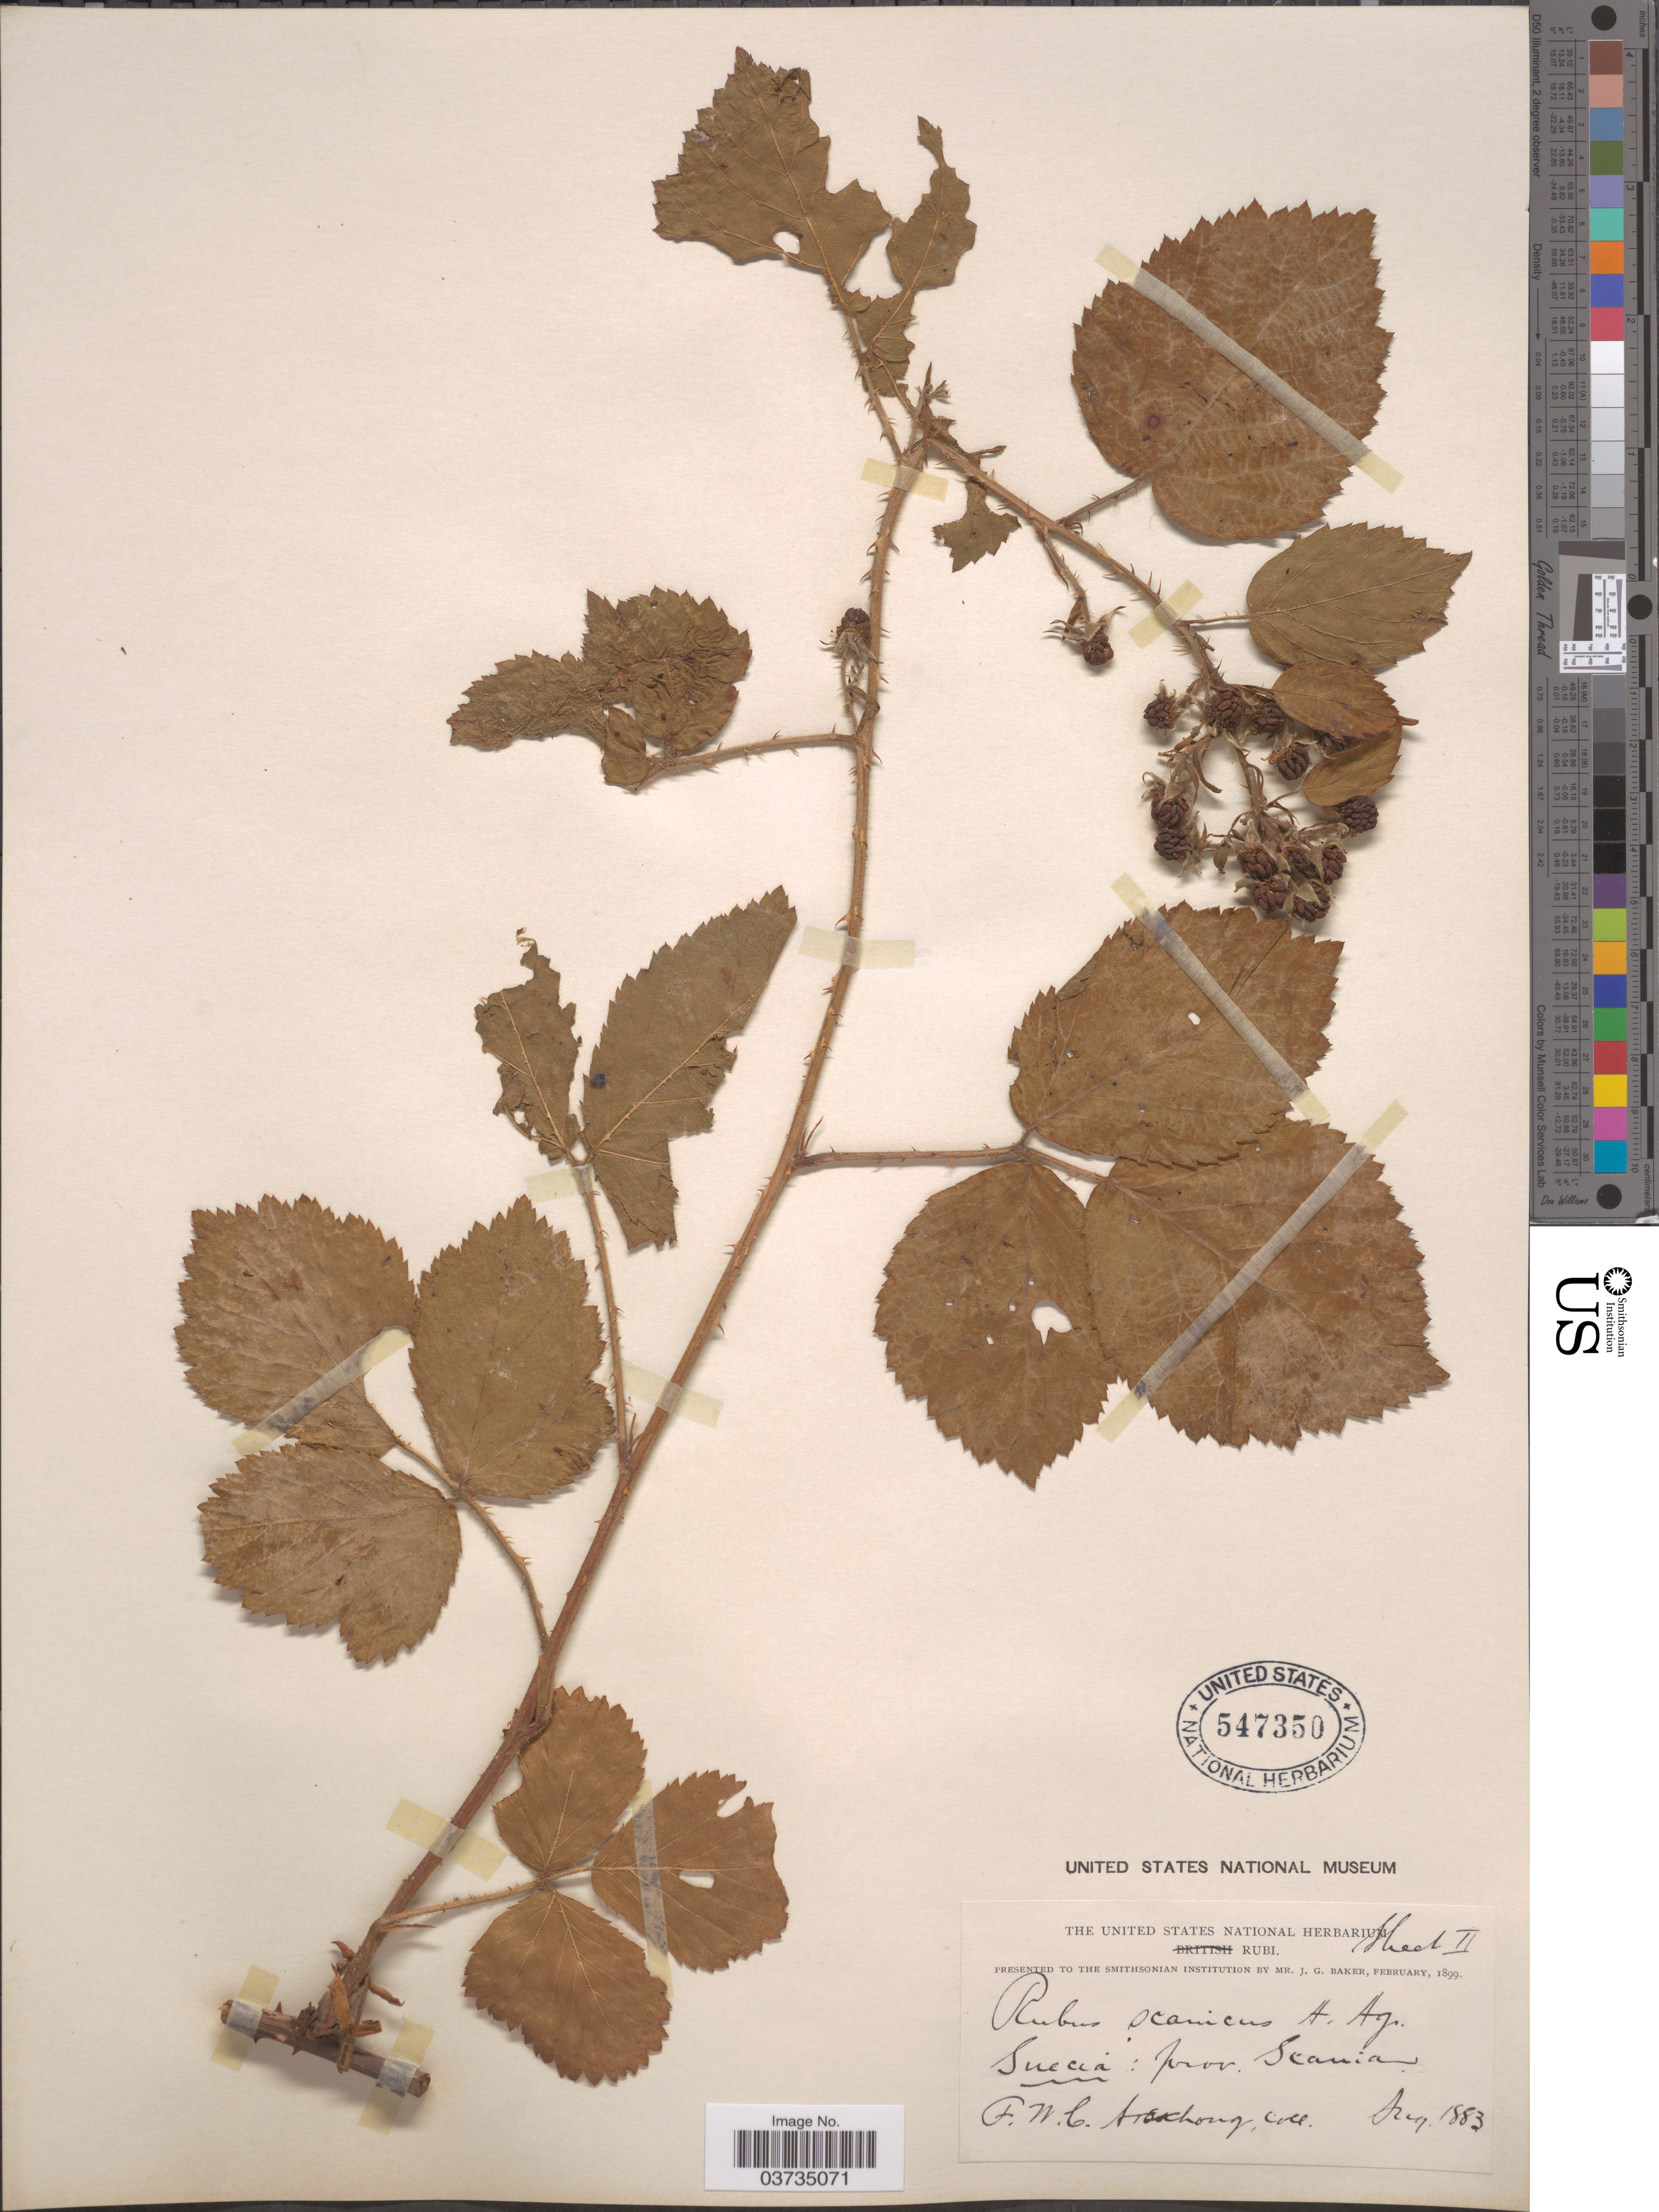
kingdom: Plantae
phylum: Tracheophyta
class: Magnoliopsida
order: Rosales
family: Rosaceae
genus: Rubus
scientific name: Rubus scanicus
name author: F. Aresch.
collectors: F. Areschoug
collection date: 1883-08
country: Sweden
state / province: Skåne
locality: Suecia: prov. Scania.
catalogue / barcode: US 547350